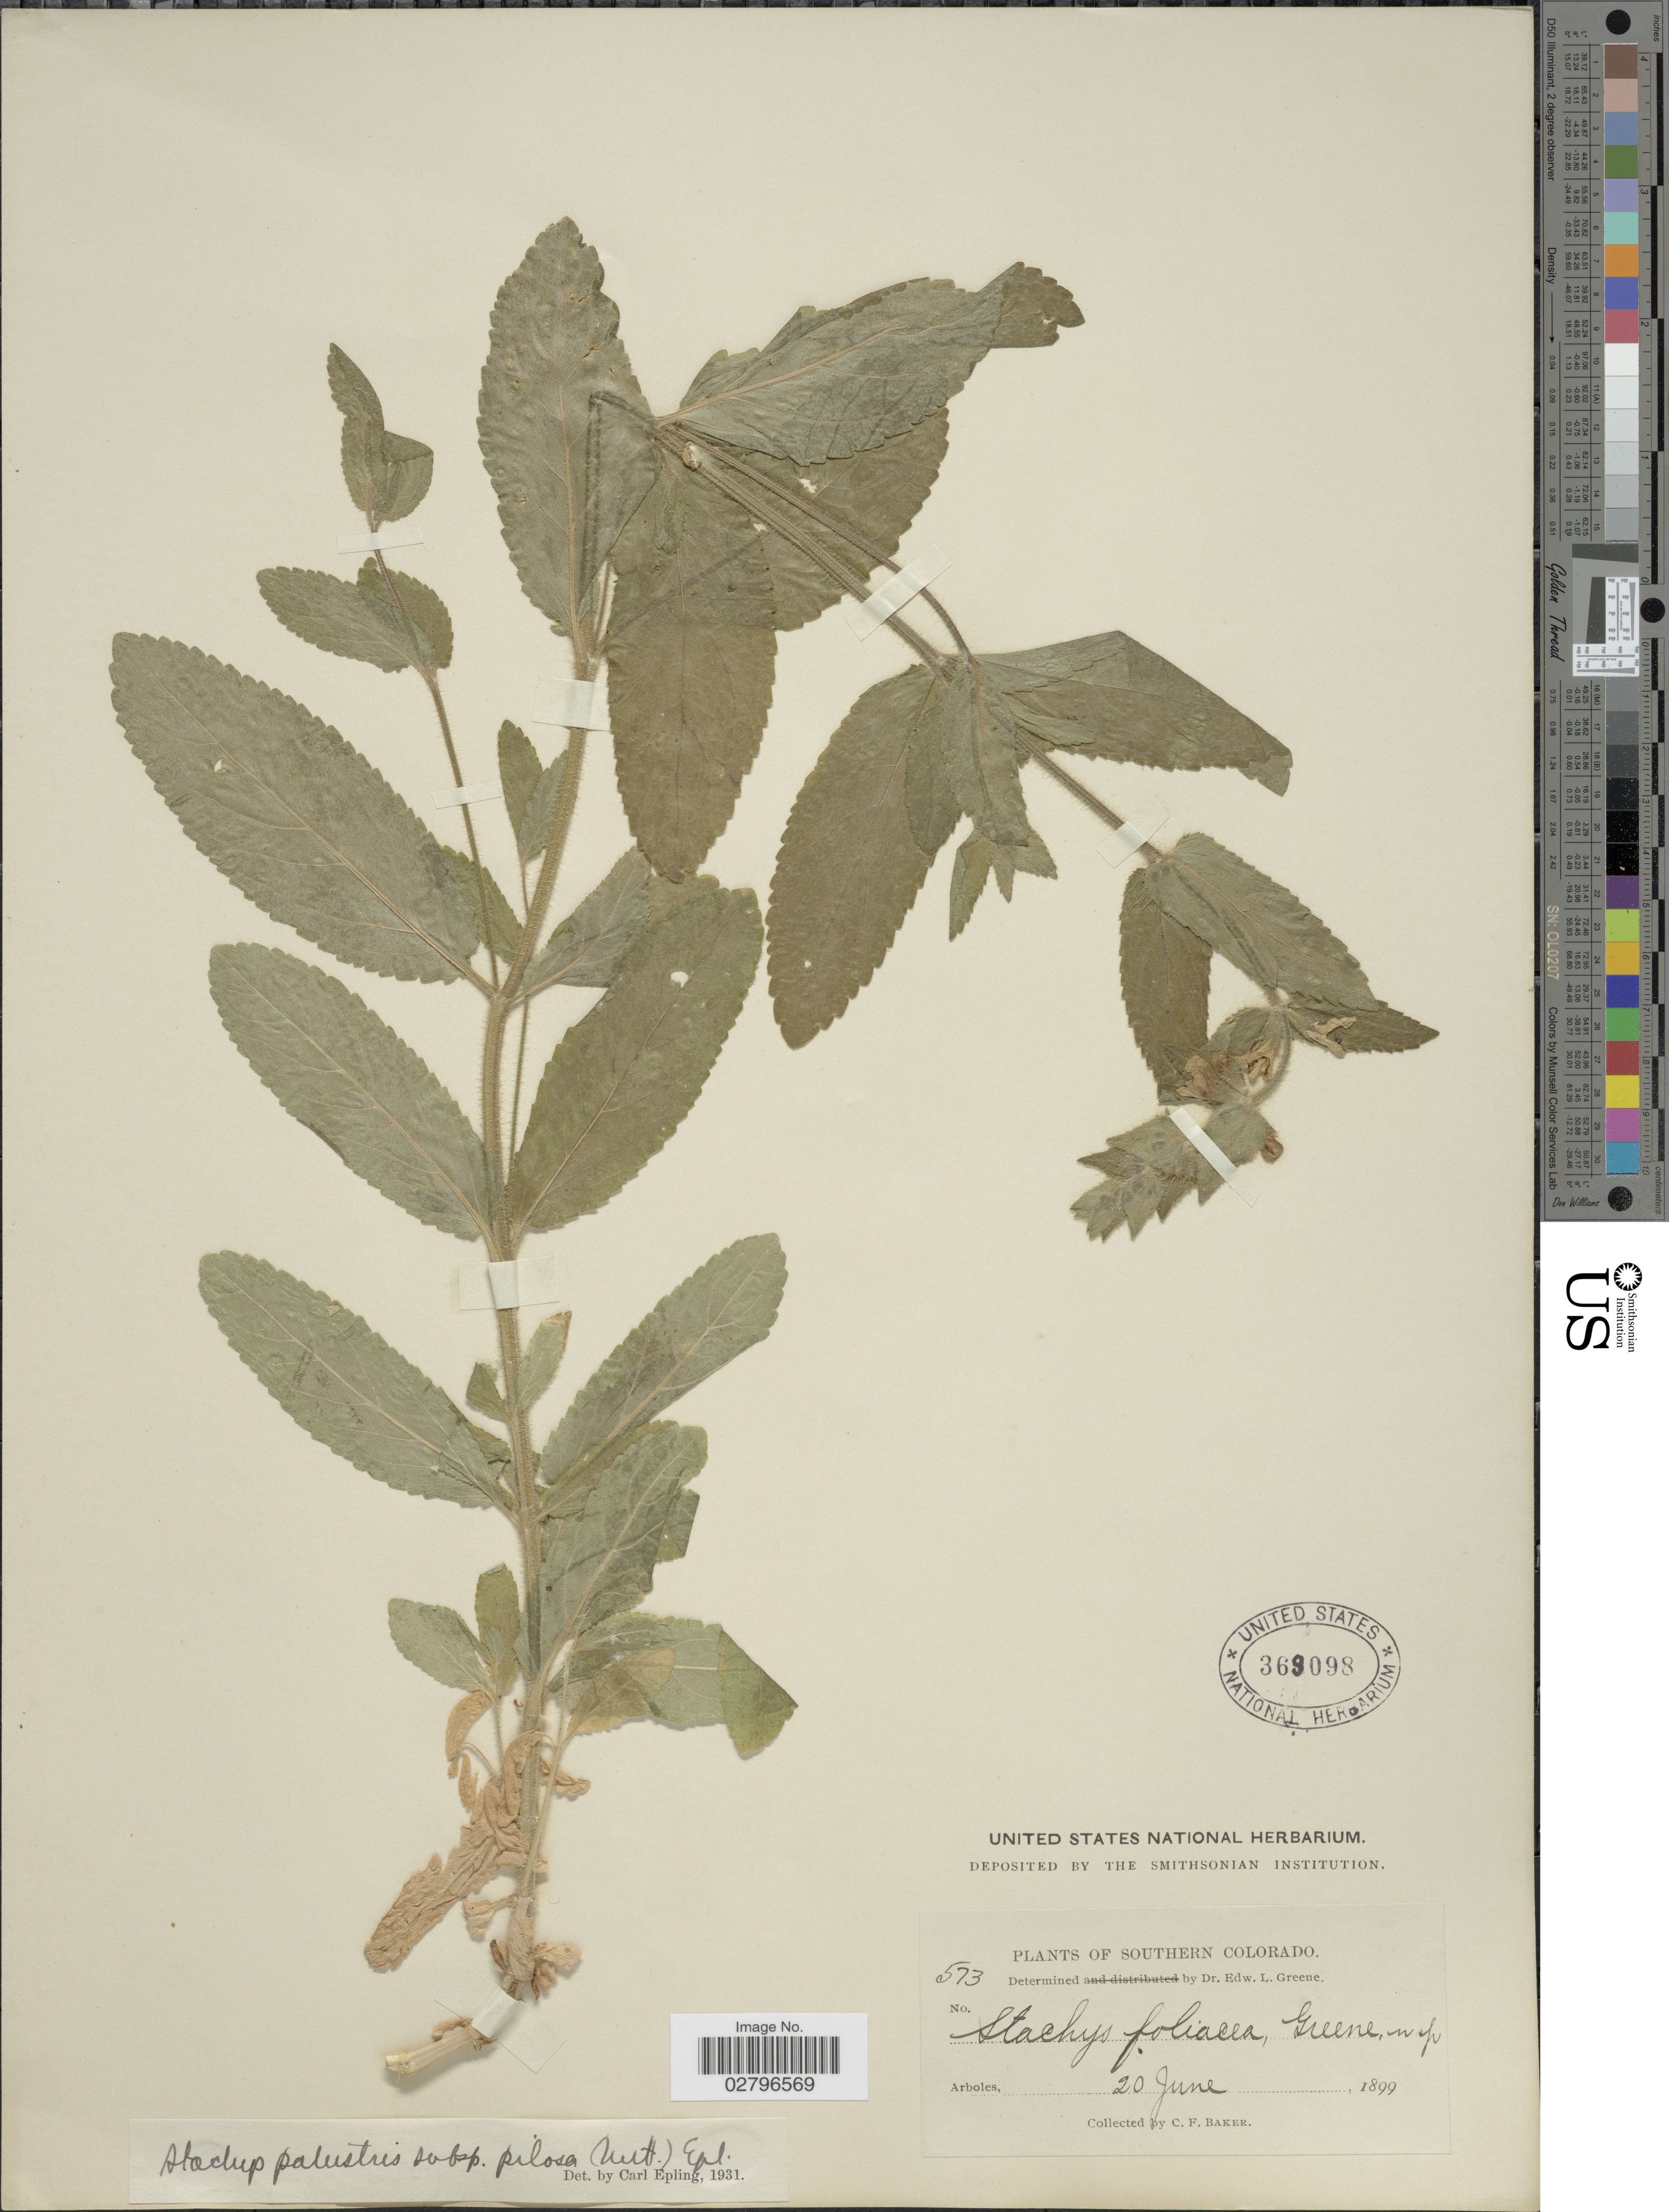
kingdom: Plantae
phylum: Tracheophyta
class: Magnoliopsida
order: Lamiales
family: Lamiaceae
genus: Stachys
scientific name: Stachys pilosa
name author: Nutt.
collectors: C. F. Baker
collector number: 573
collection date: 1899-06-20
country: United States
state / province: Colorado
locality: Southern Colorado. Arboles.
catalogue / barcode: US 369098